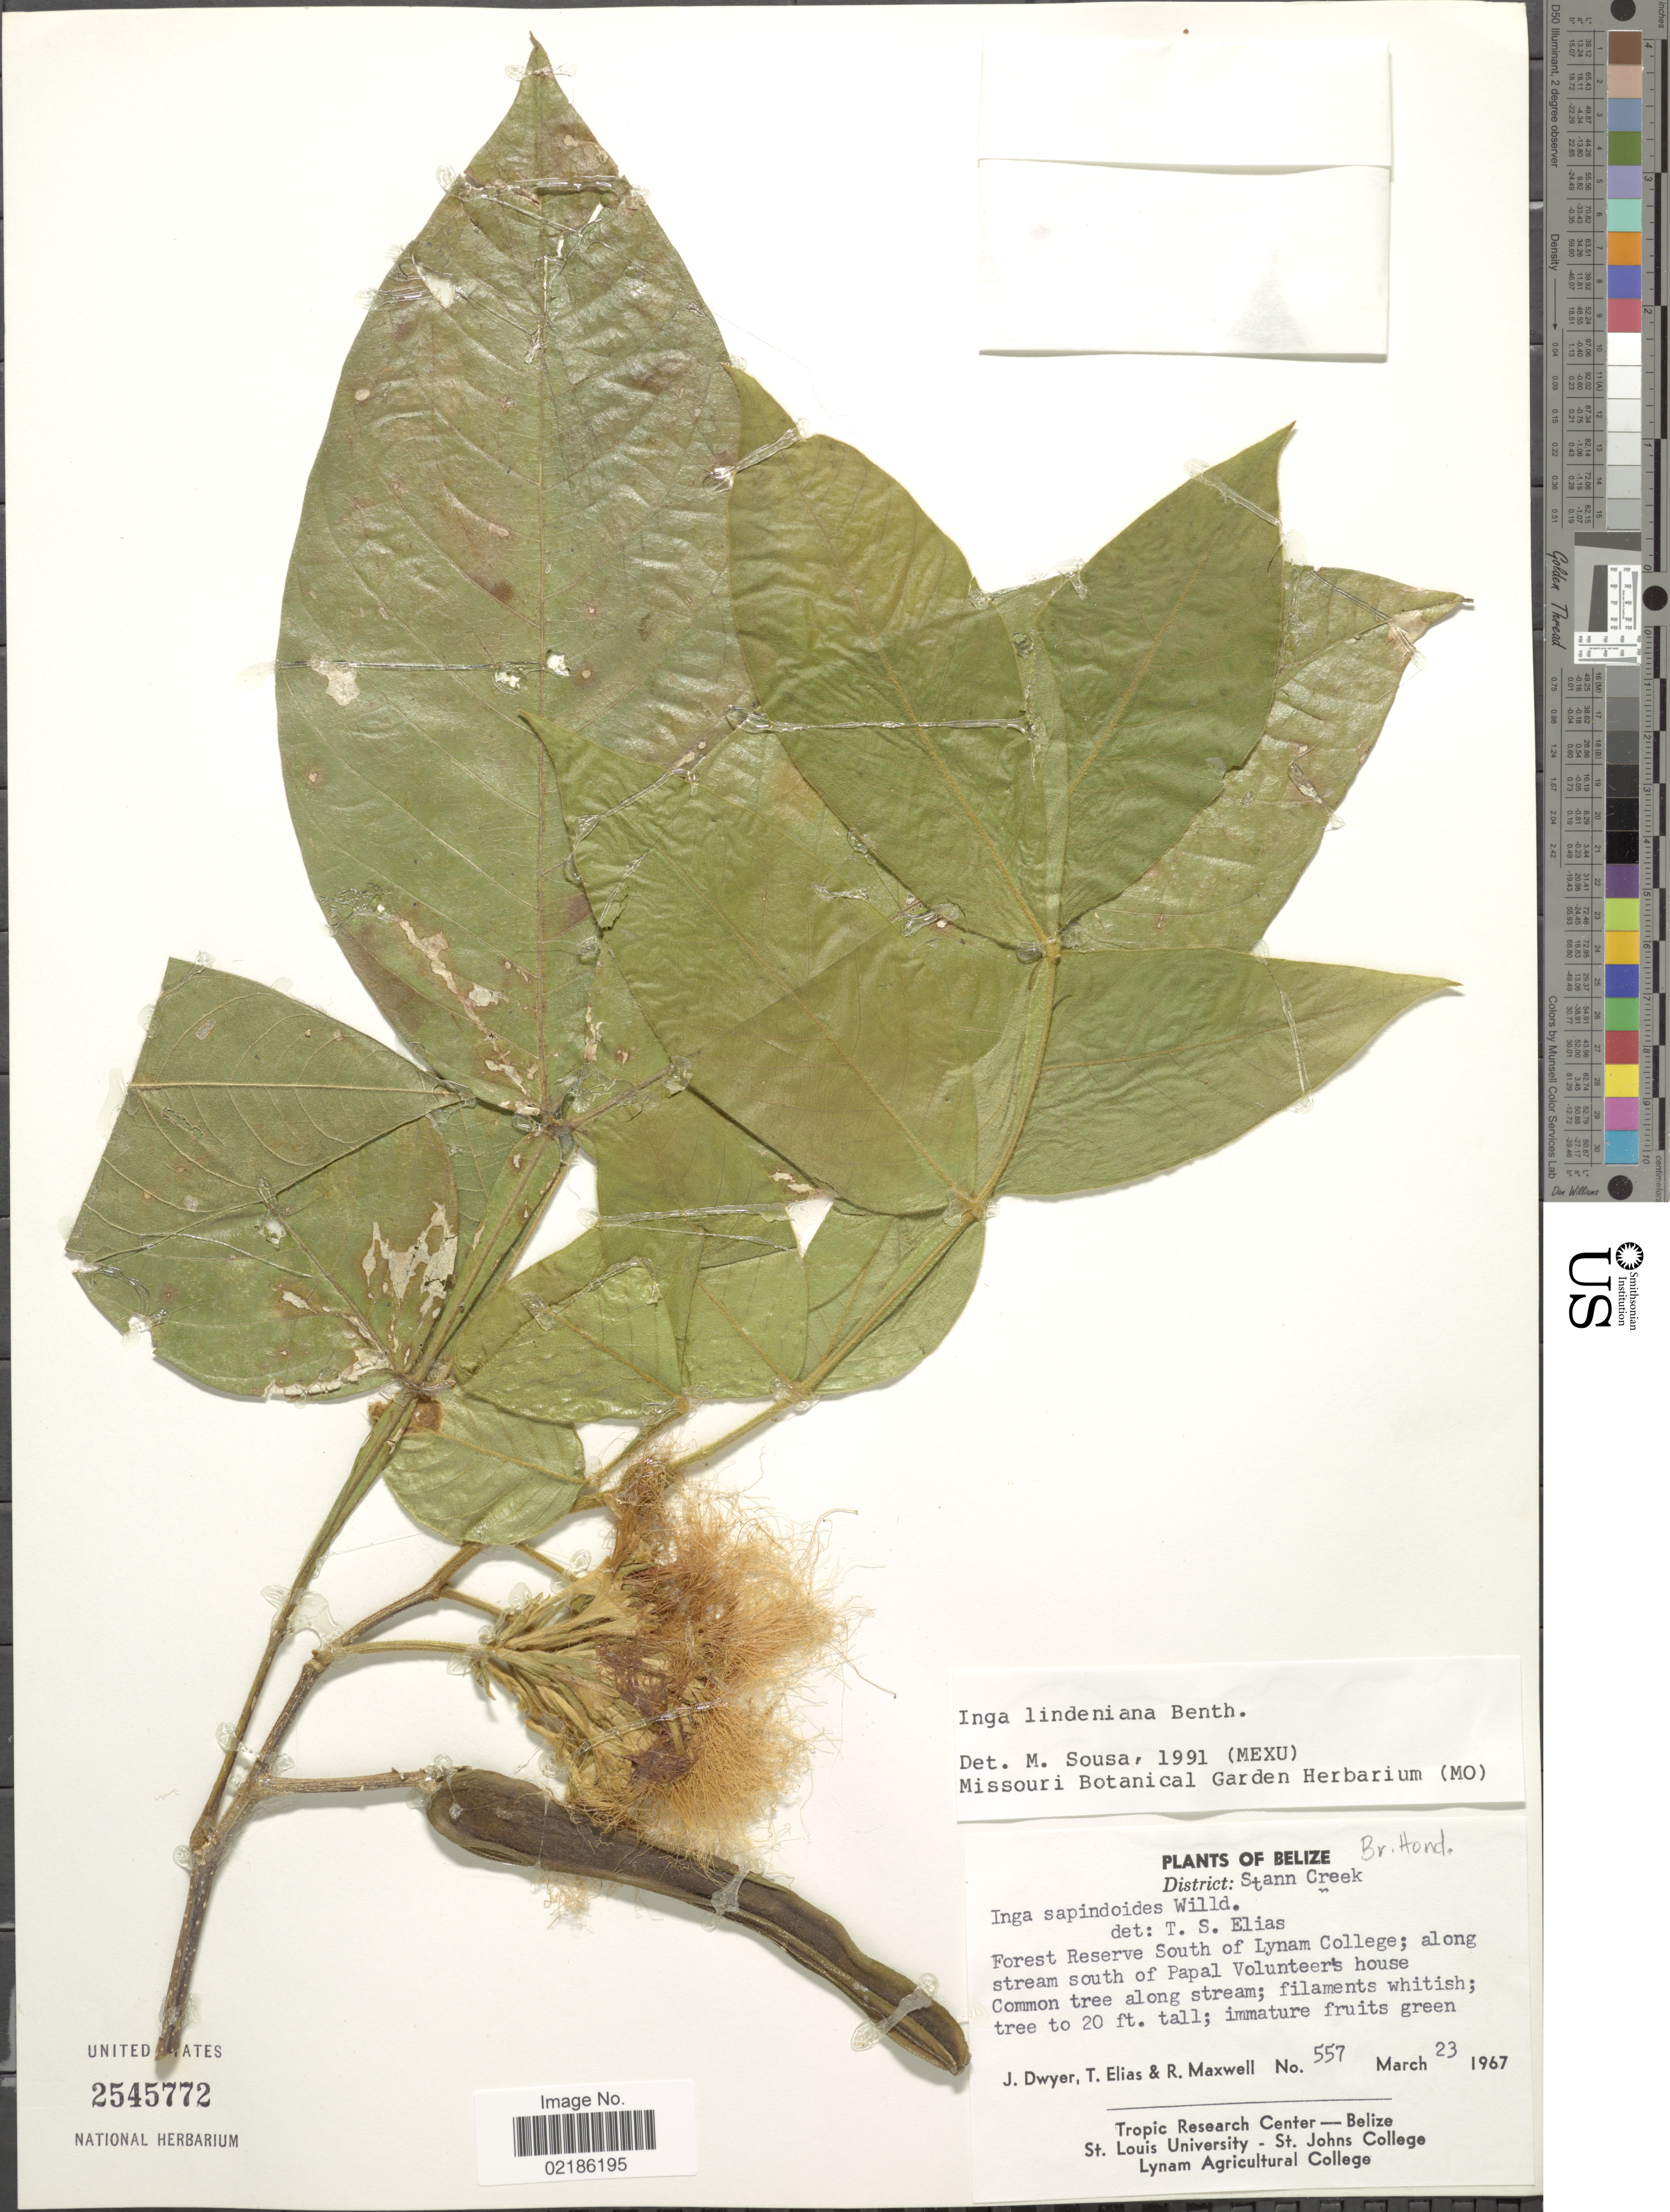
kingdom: Plantae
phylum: Tracheophyta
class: Magnoliopsida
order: Fabales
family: Fabaceae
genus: Inga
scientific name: Inga lindeniana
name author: Benth.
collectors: J. Dwyer, T. Elias & R. Maxwell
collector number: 557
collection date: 1967-03-23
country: Belize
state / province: Stann Creek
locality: Forest Reserve South of Lynam College; along stream south of Papal Volunteers house.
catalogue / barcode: US 2545772